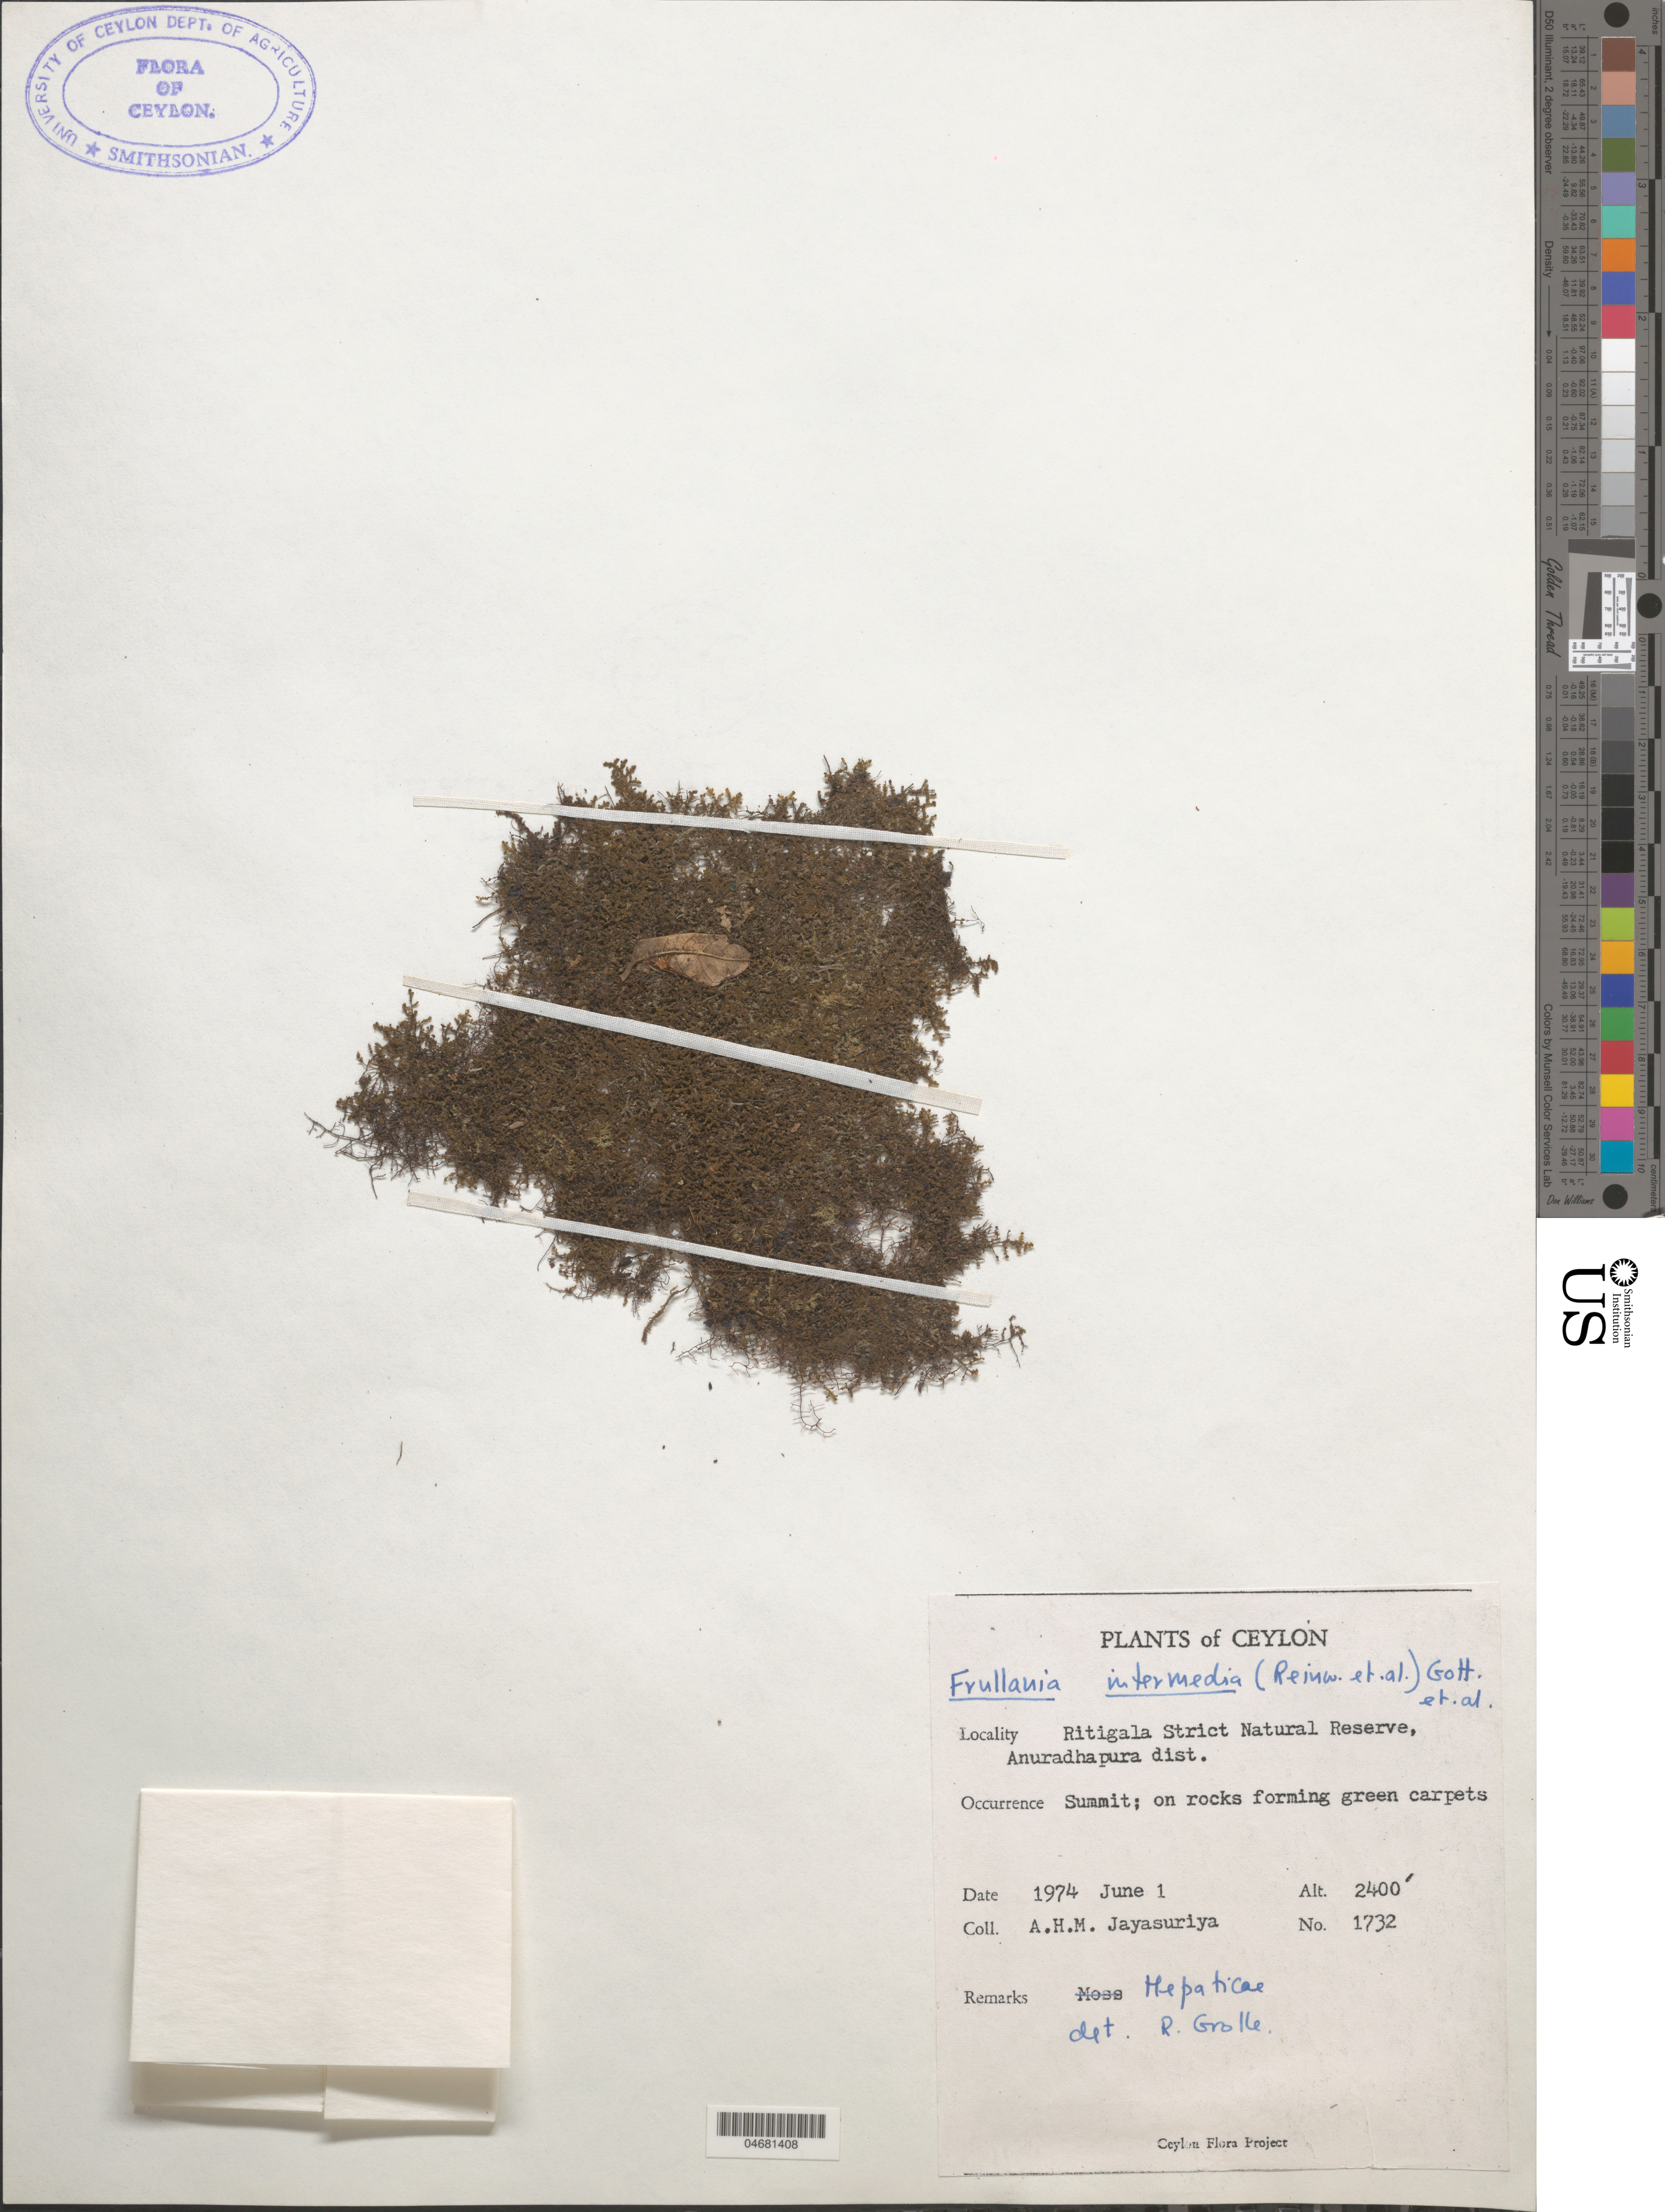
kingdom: Plantae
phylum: Marchantiophyta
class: Jungermanniopsida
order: Porellales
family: Frullaniaceae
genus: Frullania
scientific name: Frullania intermedia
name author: (Reinw. et al.) Dumort.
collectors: A. H. Jayasuriya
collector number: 1732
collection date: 1974-06-01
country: Sri Lanka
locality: Ceylon. Ritigala Strict Natural Reserve, Anuradhapura dist. Summit.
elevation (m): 732